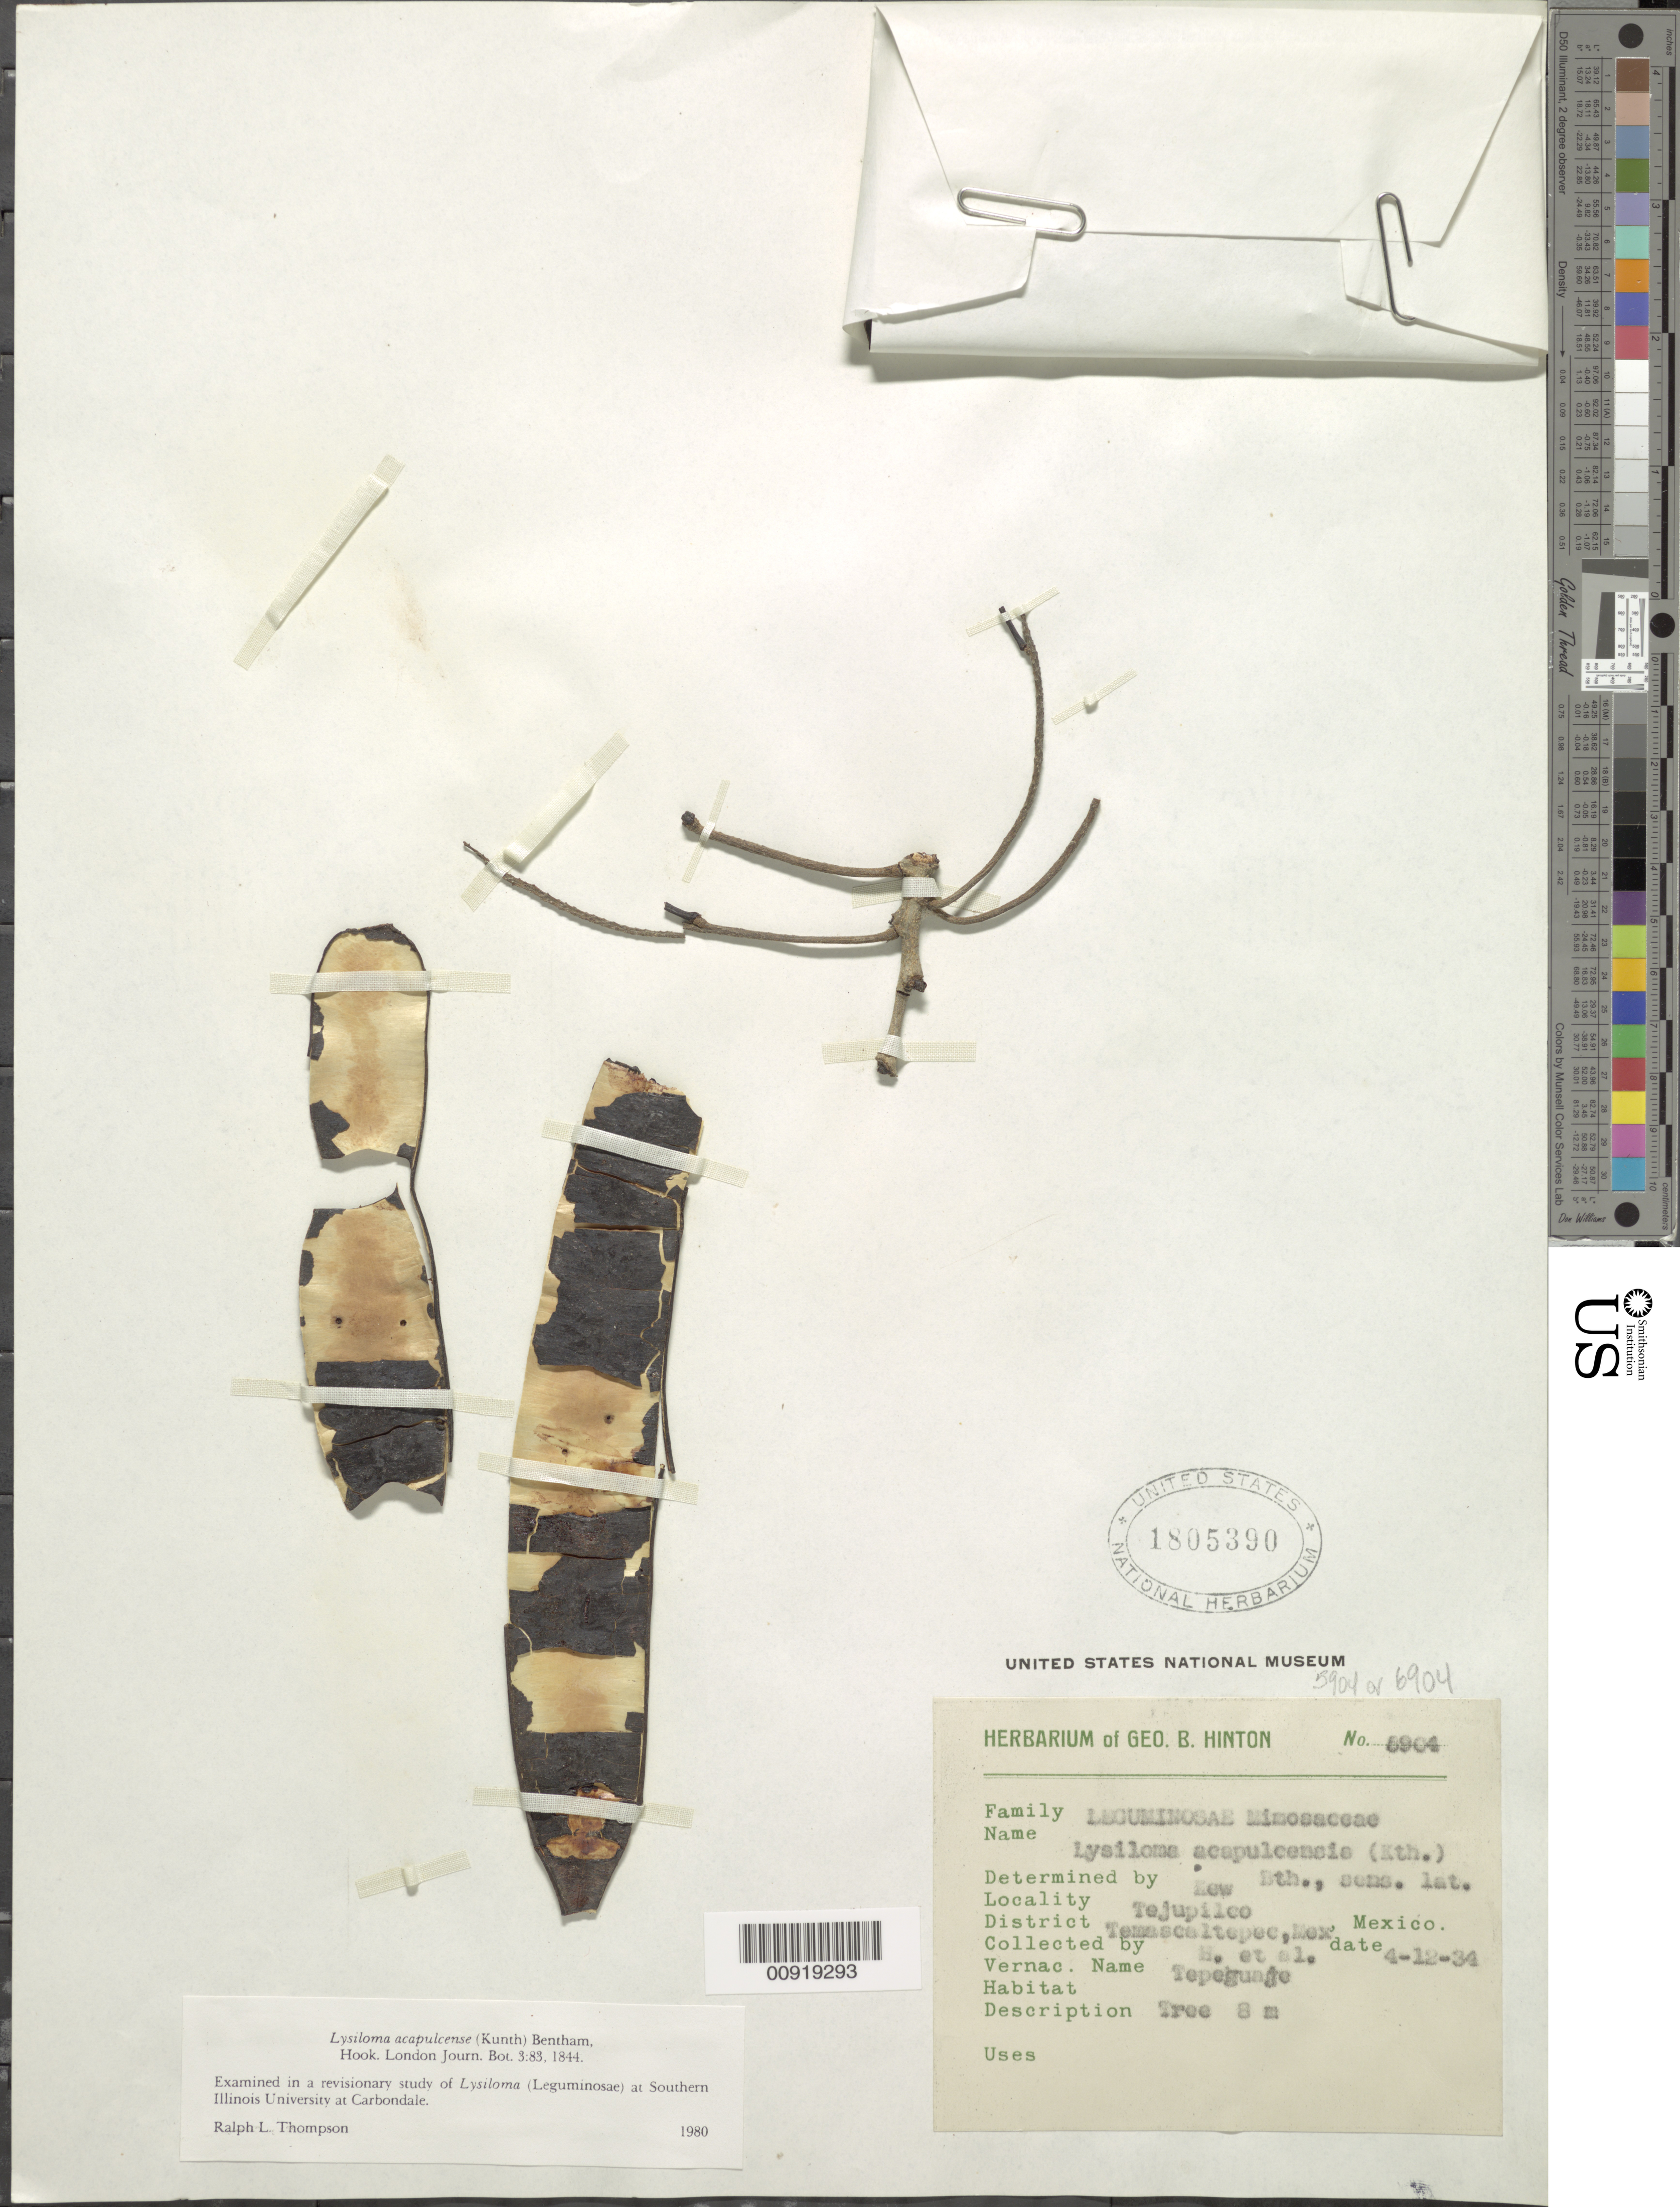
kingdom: Plantae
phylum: Tracheophyta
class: Magnoliopsida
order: Fabales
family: Fabaceae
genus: Lysiloma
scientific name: Lysiloma acapulcense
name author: (Kunth) Benth.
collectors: G. B. Hinton & et al.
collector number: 5904 or 6904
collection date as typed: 12 Apr 1934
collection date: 1934-04-12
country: Mexico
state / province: México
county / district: Temascaltepec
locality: Tejupilco, District Temascaltepec, State of Mexico.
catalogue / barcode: US 1805390